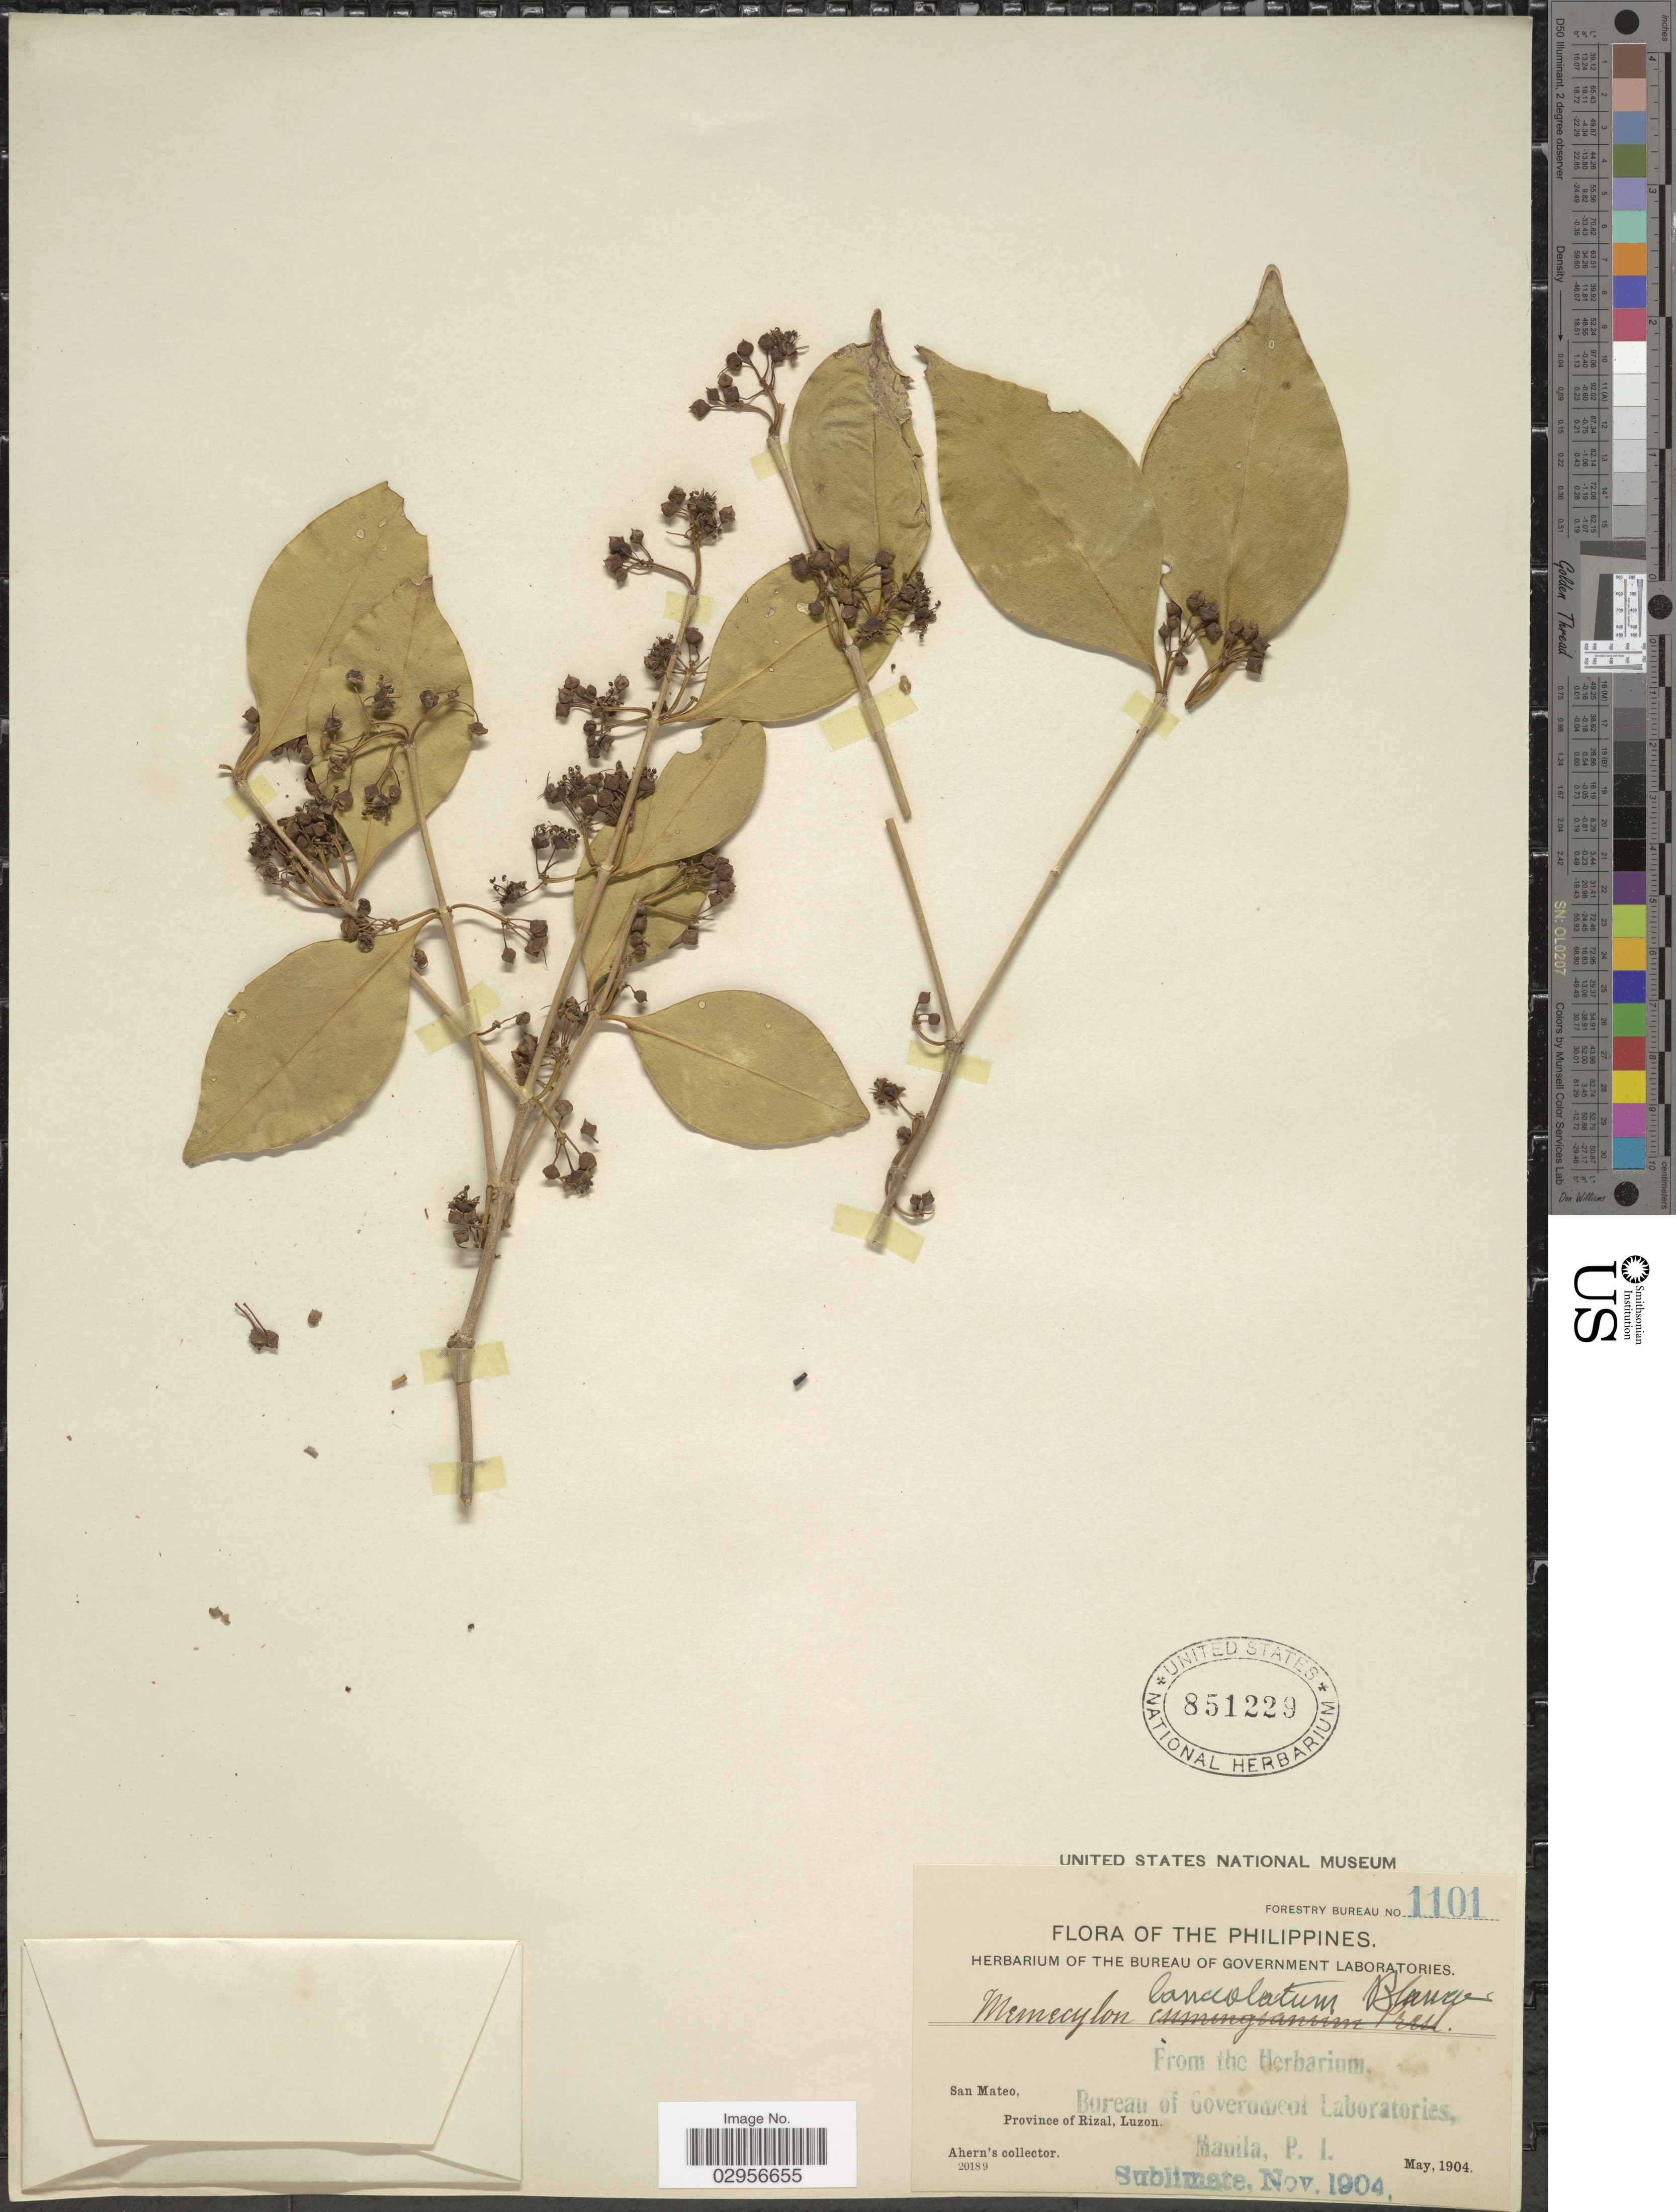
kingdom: Plantae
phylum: Tracheophyta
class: Magnoliopsida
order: Myrtales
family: Melastomataceae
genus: Memecylon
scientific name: Memecylon lanceolatum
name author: Blanco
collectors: Ahern's collector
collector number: Forestry Bureau 1101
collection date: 1904-05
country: Philippines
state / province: Calabarzon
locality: San Mateo, Province of Rizal, Luzon.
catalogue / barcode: US 851229